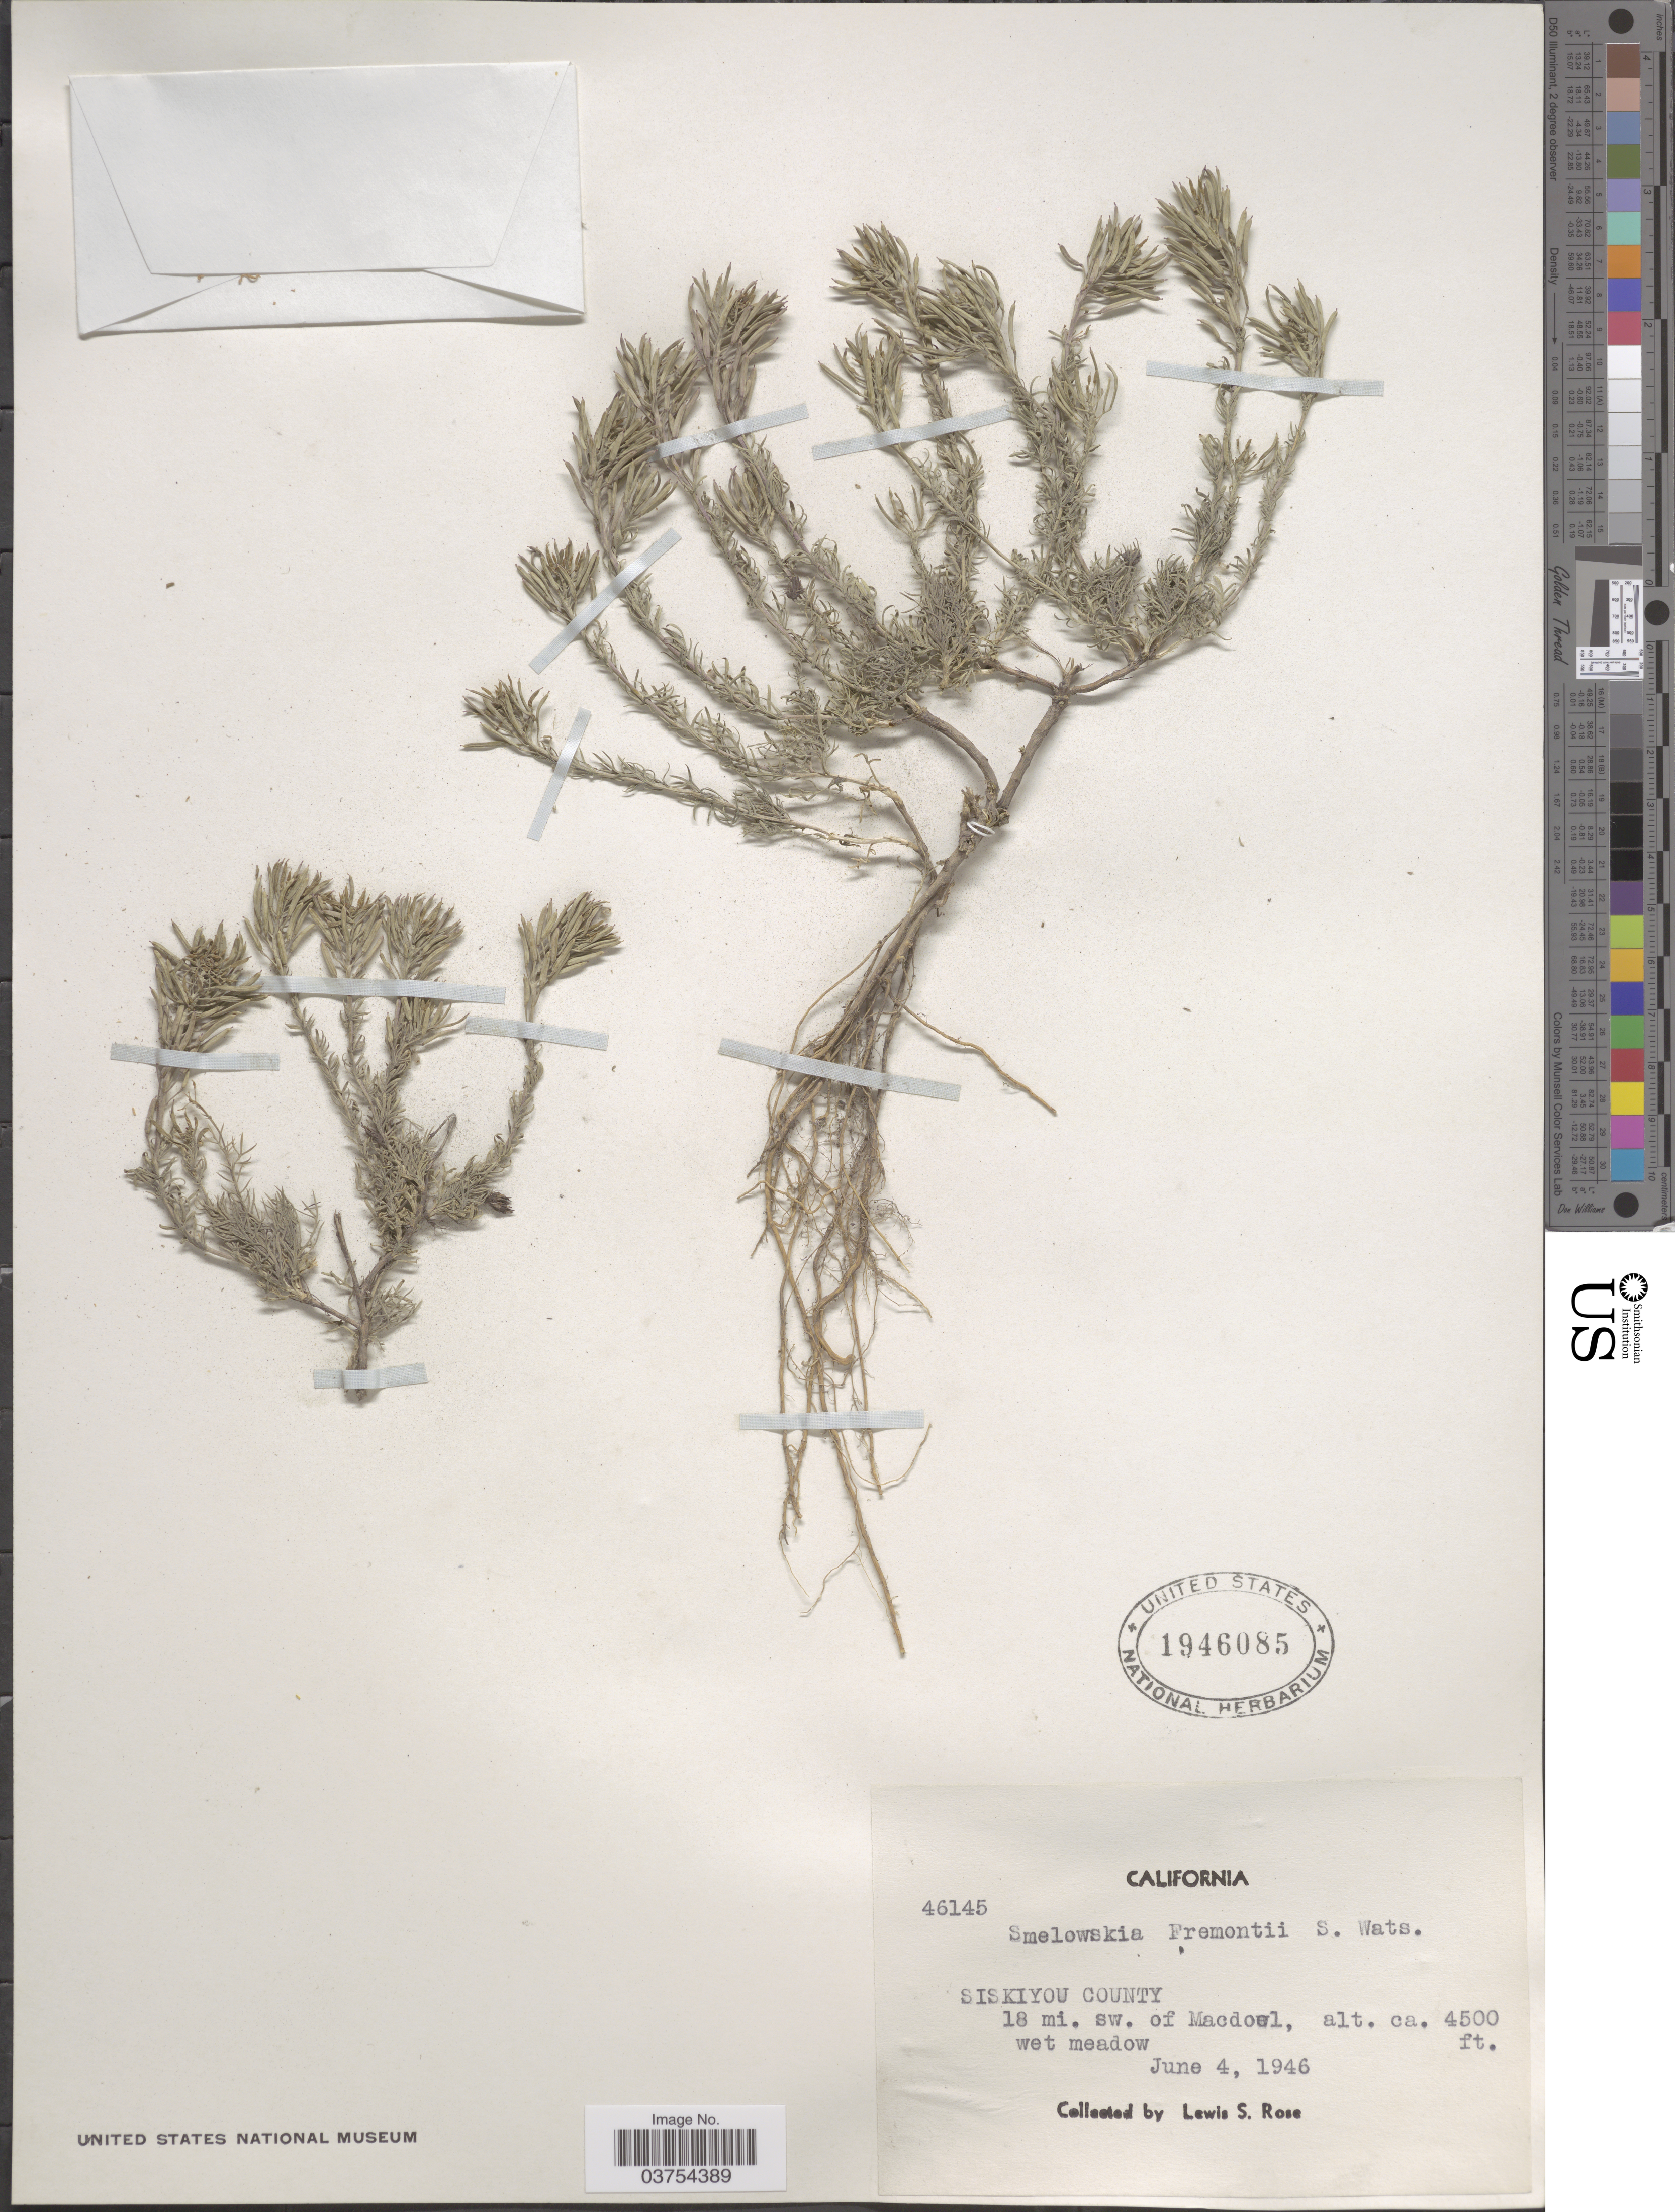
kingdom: Plantae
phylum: Tracheophyta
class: Magnoliopsida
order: Brassicales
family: Brassicaceae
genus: Smelowskia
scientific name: Smelowskia fremontii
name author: S. Watson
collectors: L. S. Rose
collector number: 46145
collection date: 1946-06-04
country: United States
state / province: California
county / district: Siskiyou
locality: Siskiyou County. 18 mi. sw. of Macdoel.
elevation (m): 1372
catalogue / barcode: US 1946085